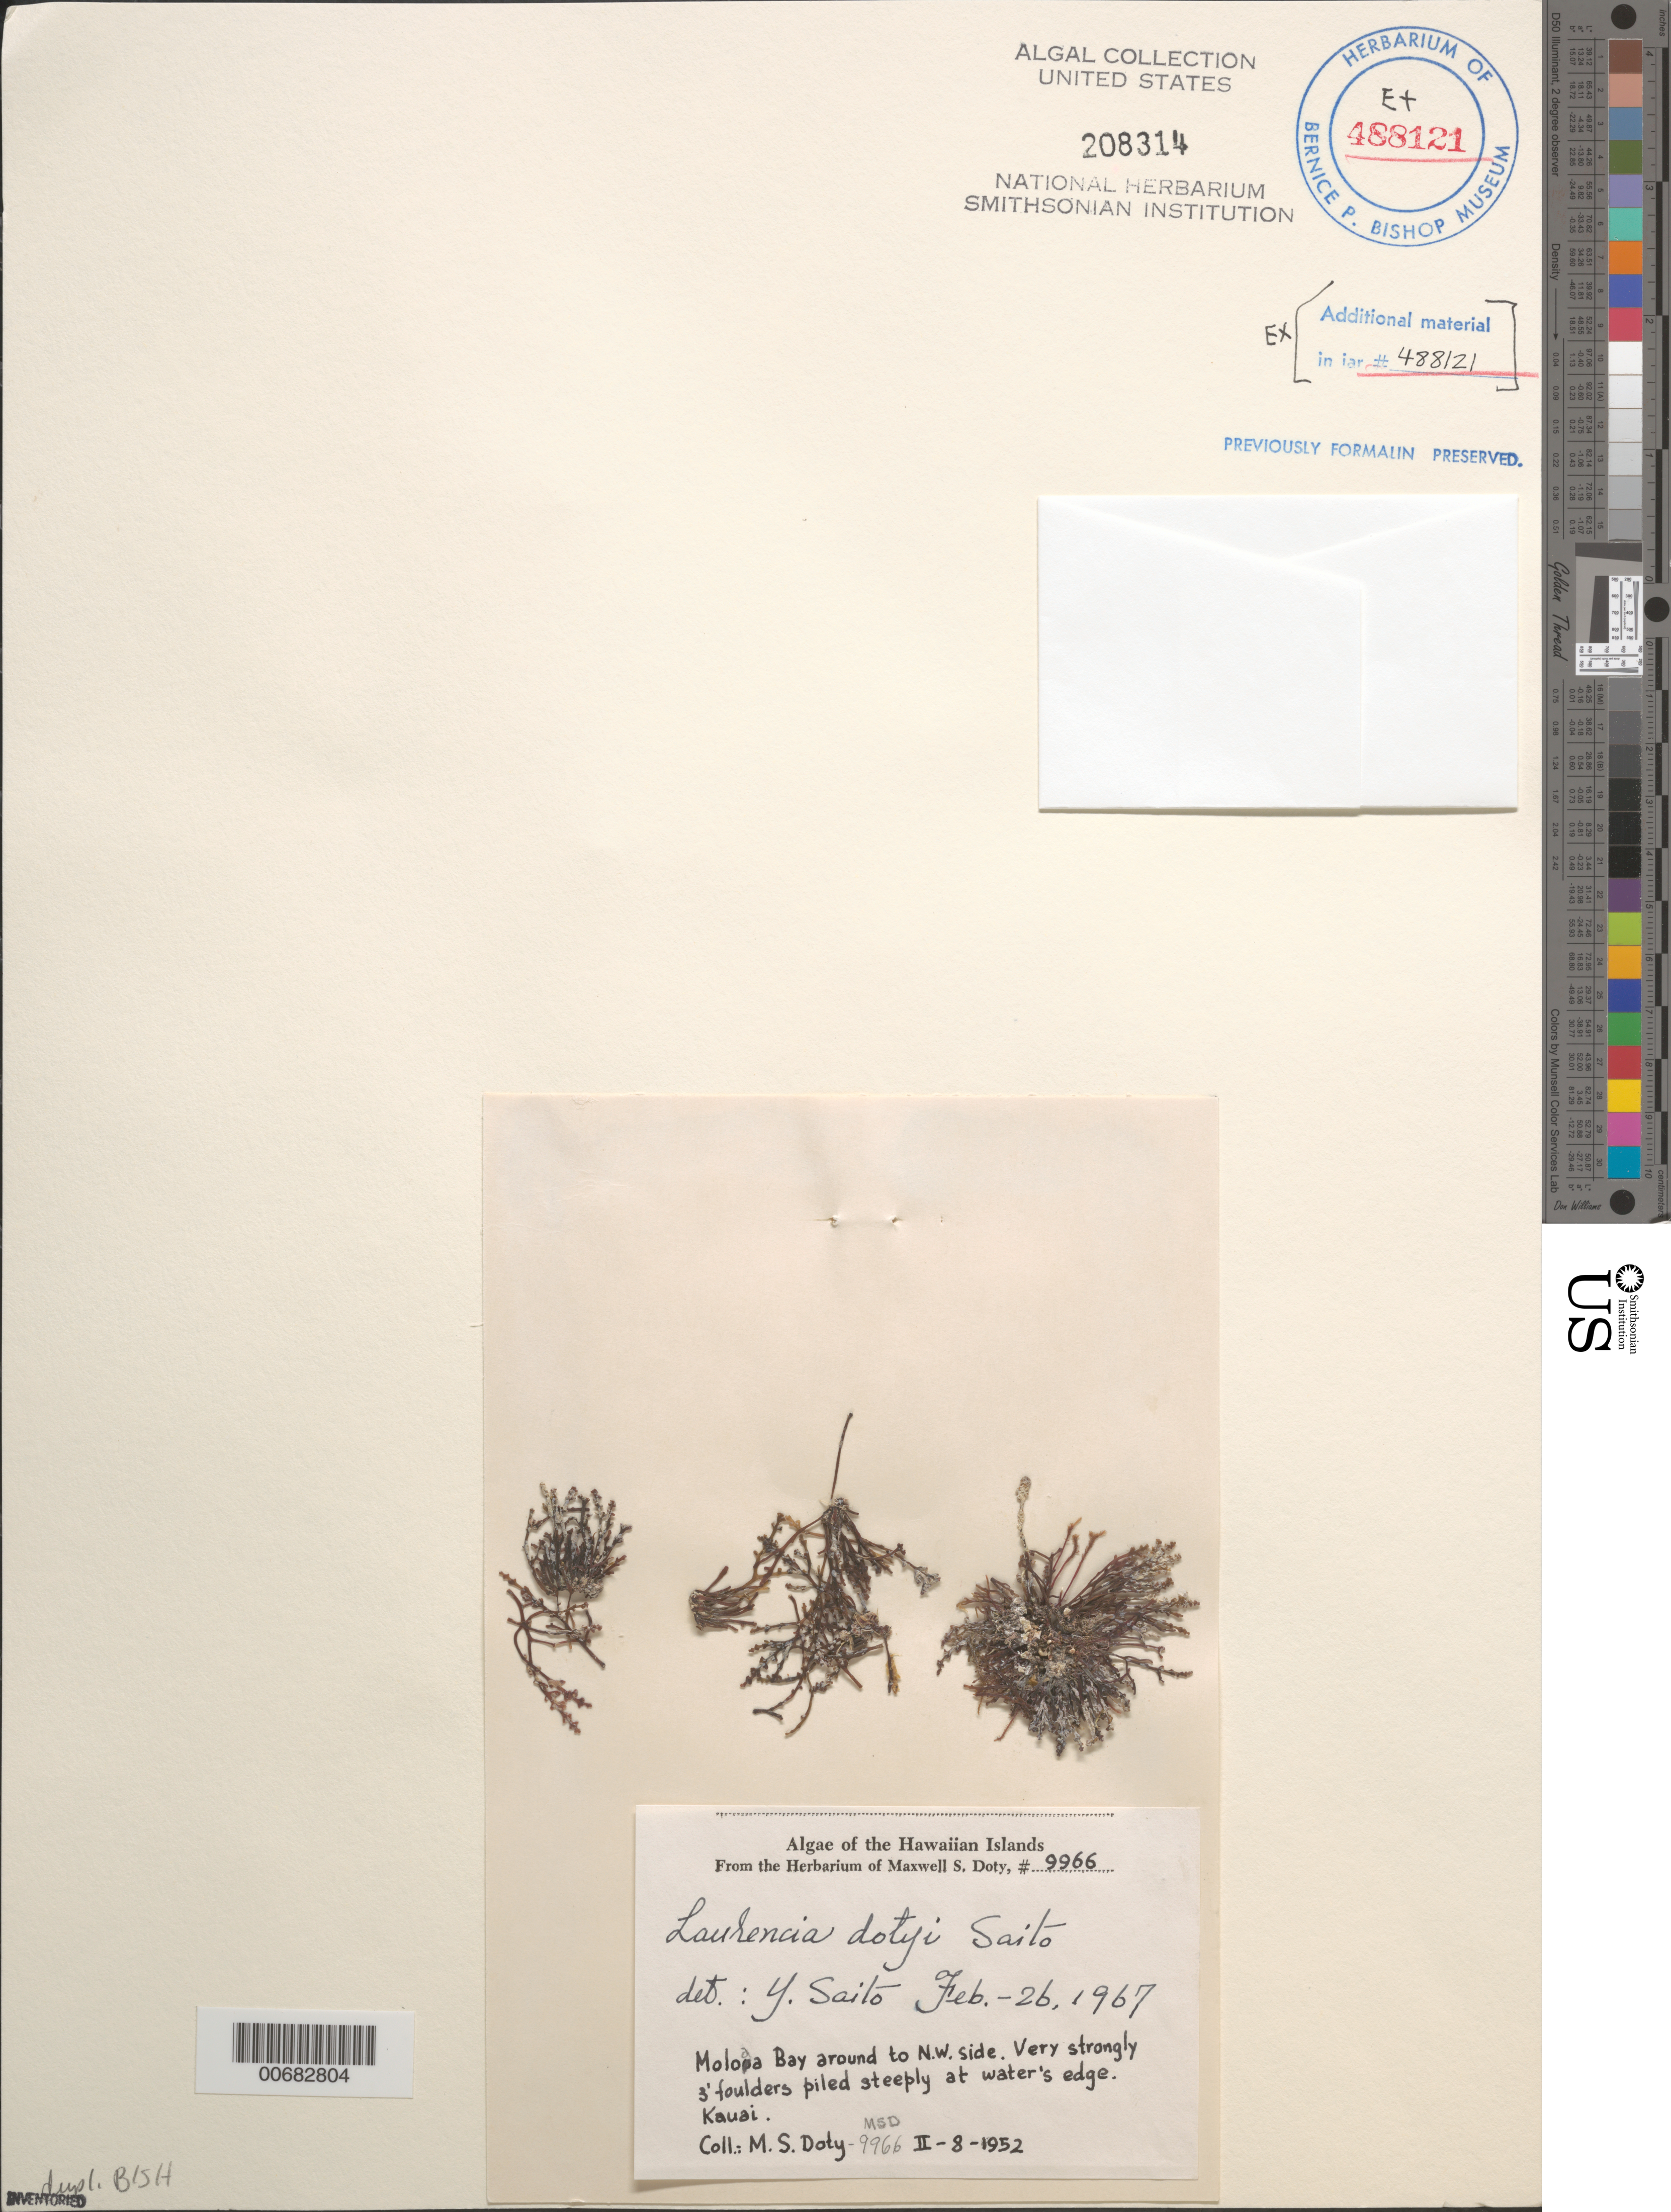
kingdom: Plantae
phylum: Rhodophyta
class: Florideophyceae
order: Ceramiales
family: Rhodomelaceae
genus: Chondrophycus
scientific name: Chondrophycus dotyi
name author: (Saito) K.W. Nam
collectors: M. S. Doty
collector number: MSD 9966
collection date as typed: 08 Feb 1952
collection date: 1952-02-08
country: United States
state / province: Hawaii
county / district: Kauai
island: Kaua'i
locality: Moloa'a Bay, northwest side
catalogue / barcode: US 208314